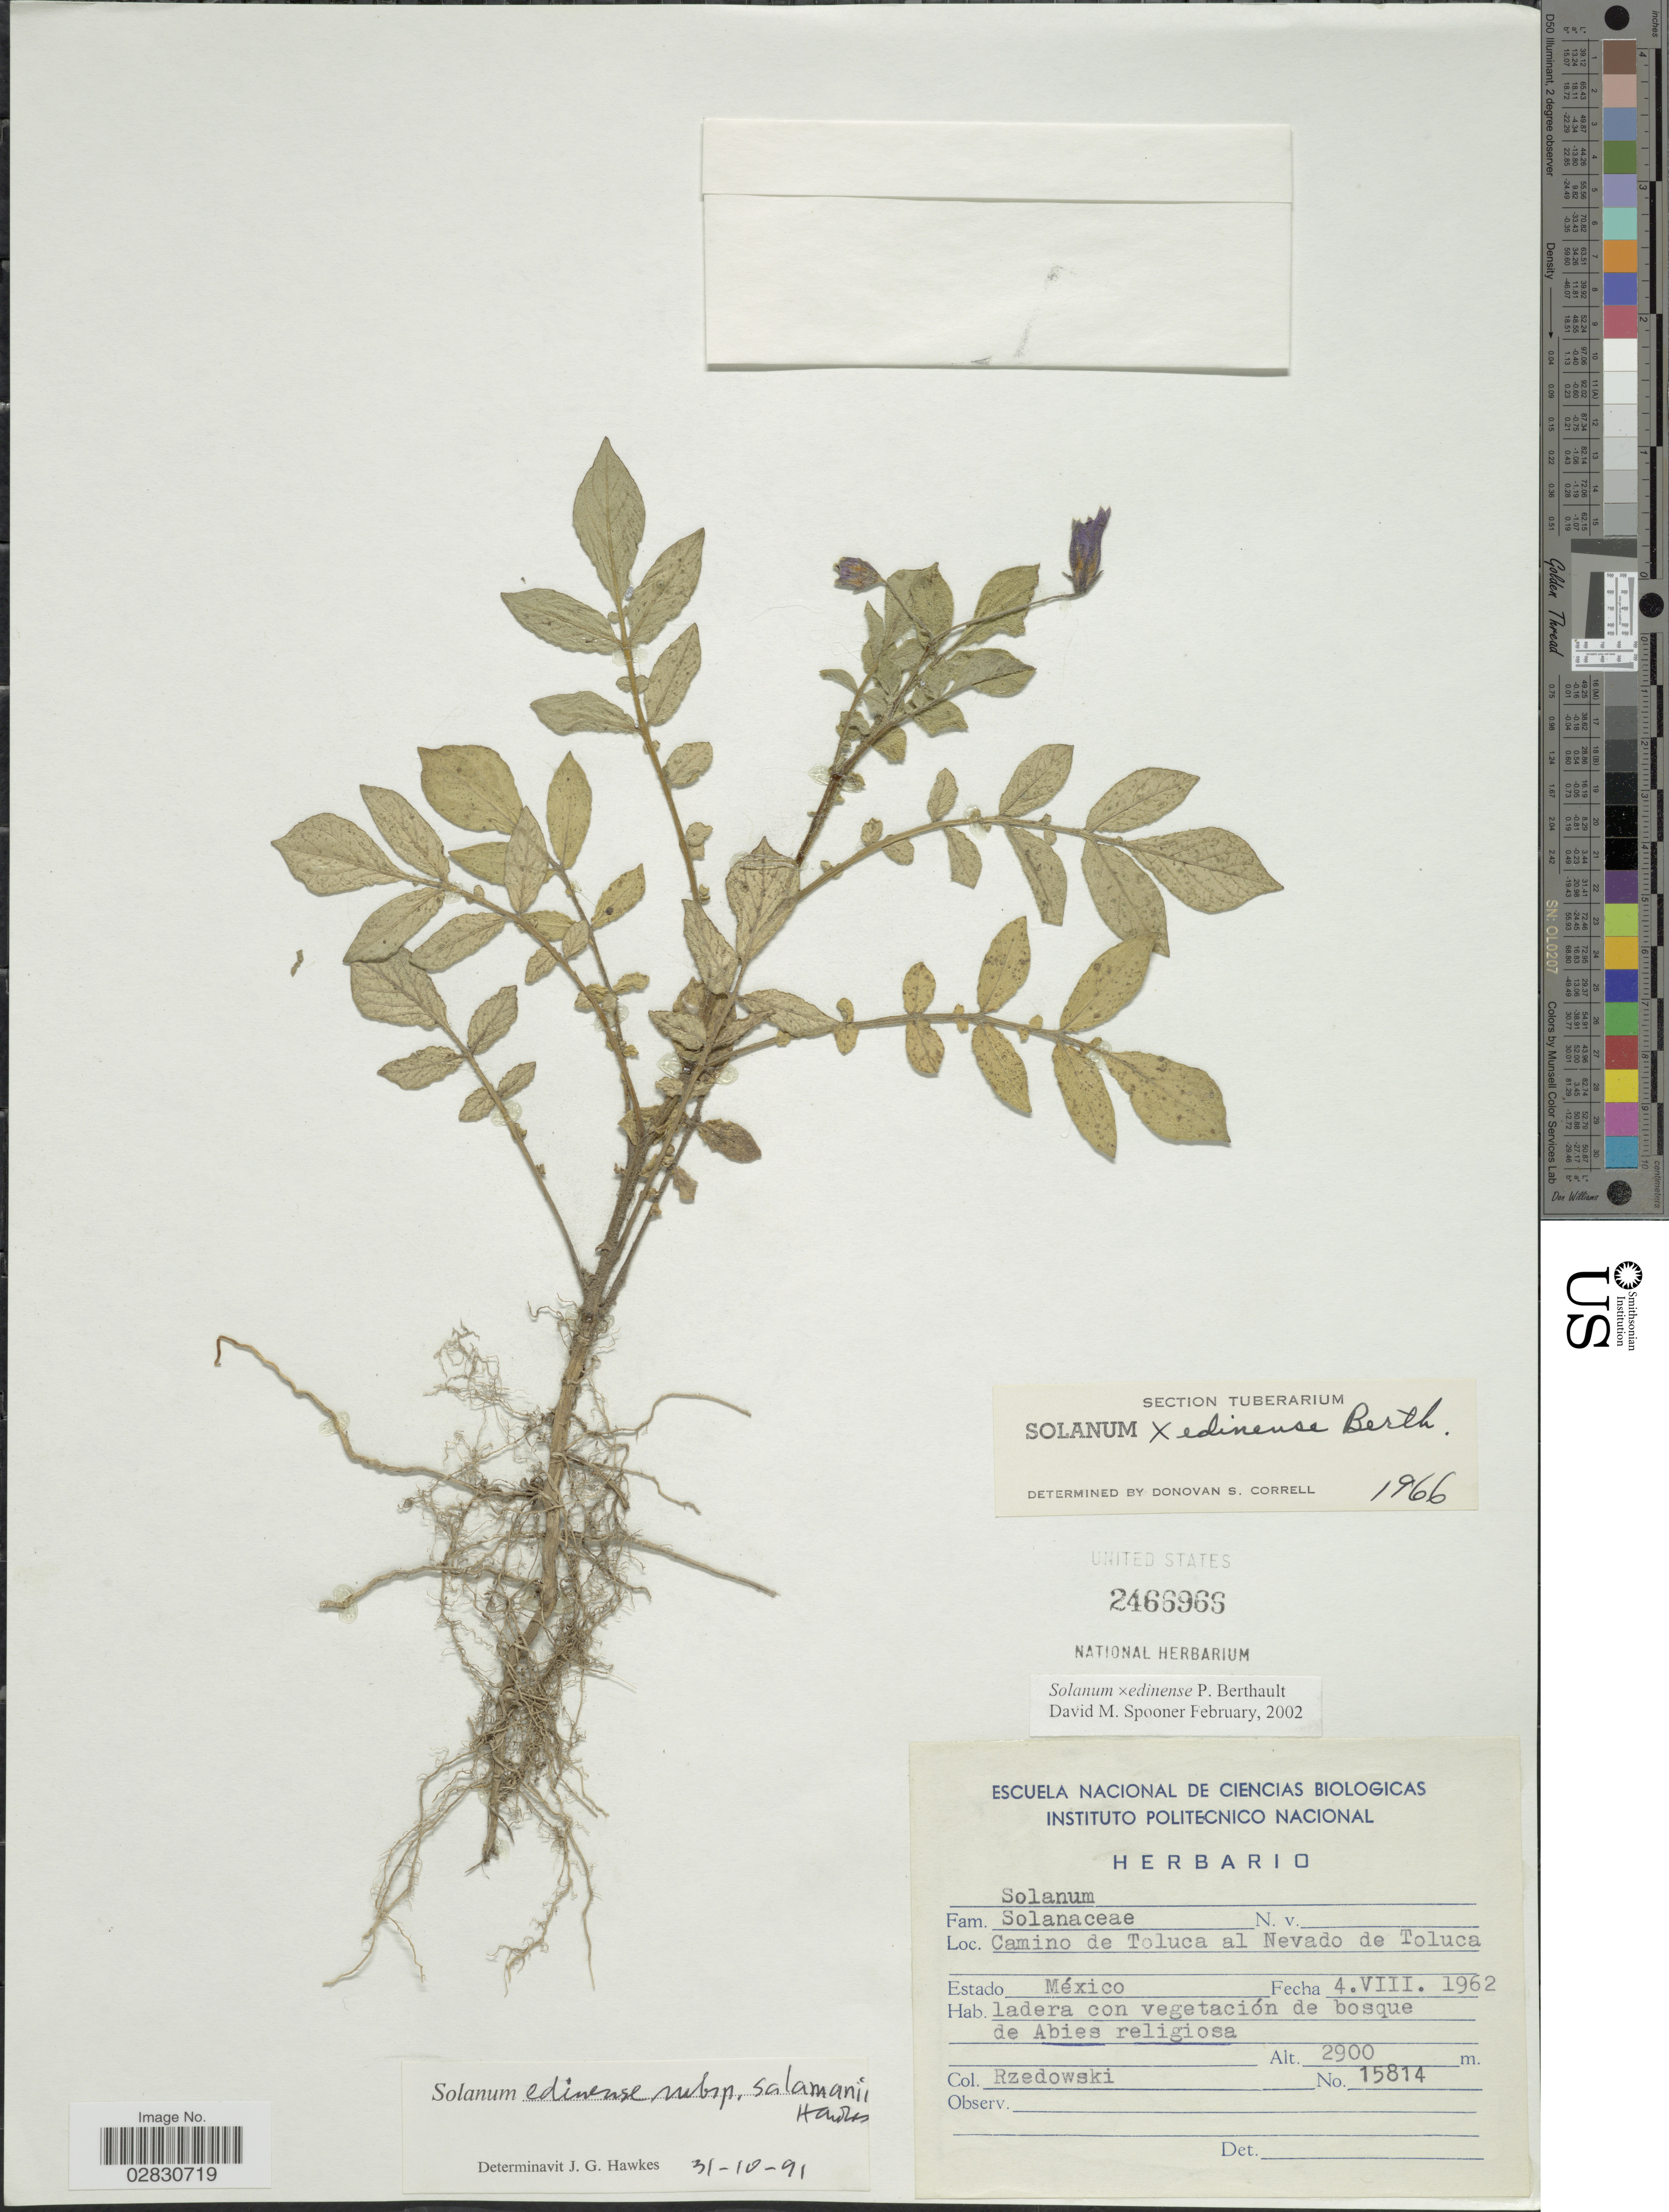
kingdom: Plantae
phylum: Tracheophyta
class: Magnoliopsida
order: Solanales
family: Solanaceae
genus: Solanum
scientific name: Solanum edinense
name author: Berthault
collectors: Rzedowski, --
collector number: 15814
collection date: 1962-08-04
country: Mexico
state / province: México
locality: Camino de Toluca al Nevado de Toluca, Estado México.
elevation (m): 2900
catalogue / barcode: US 2466966